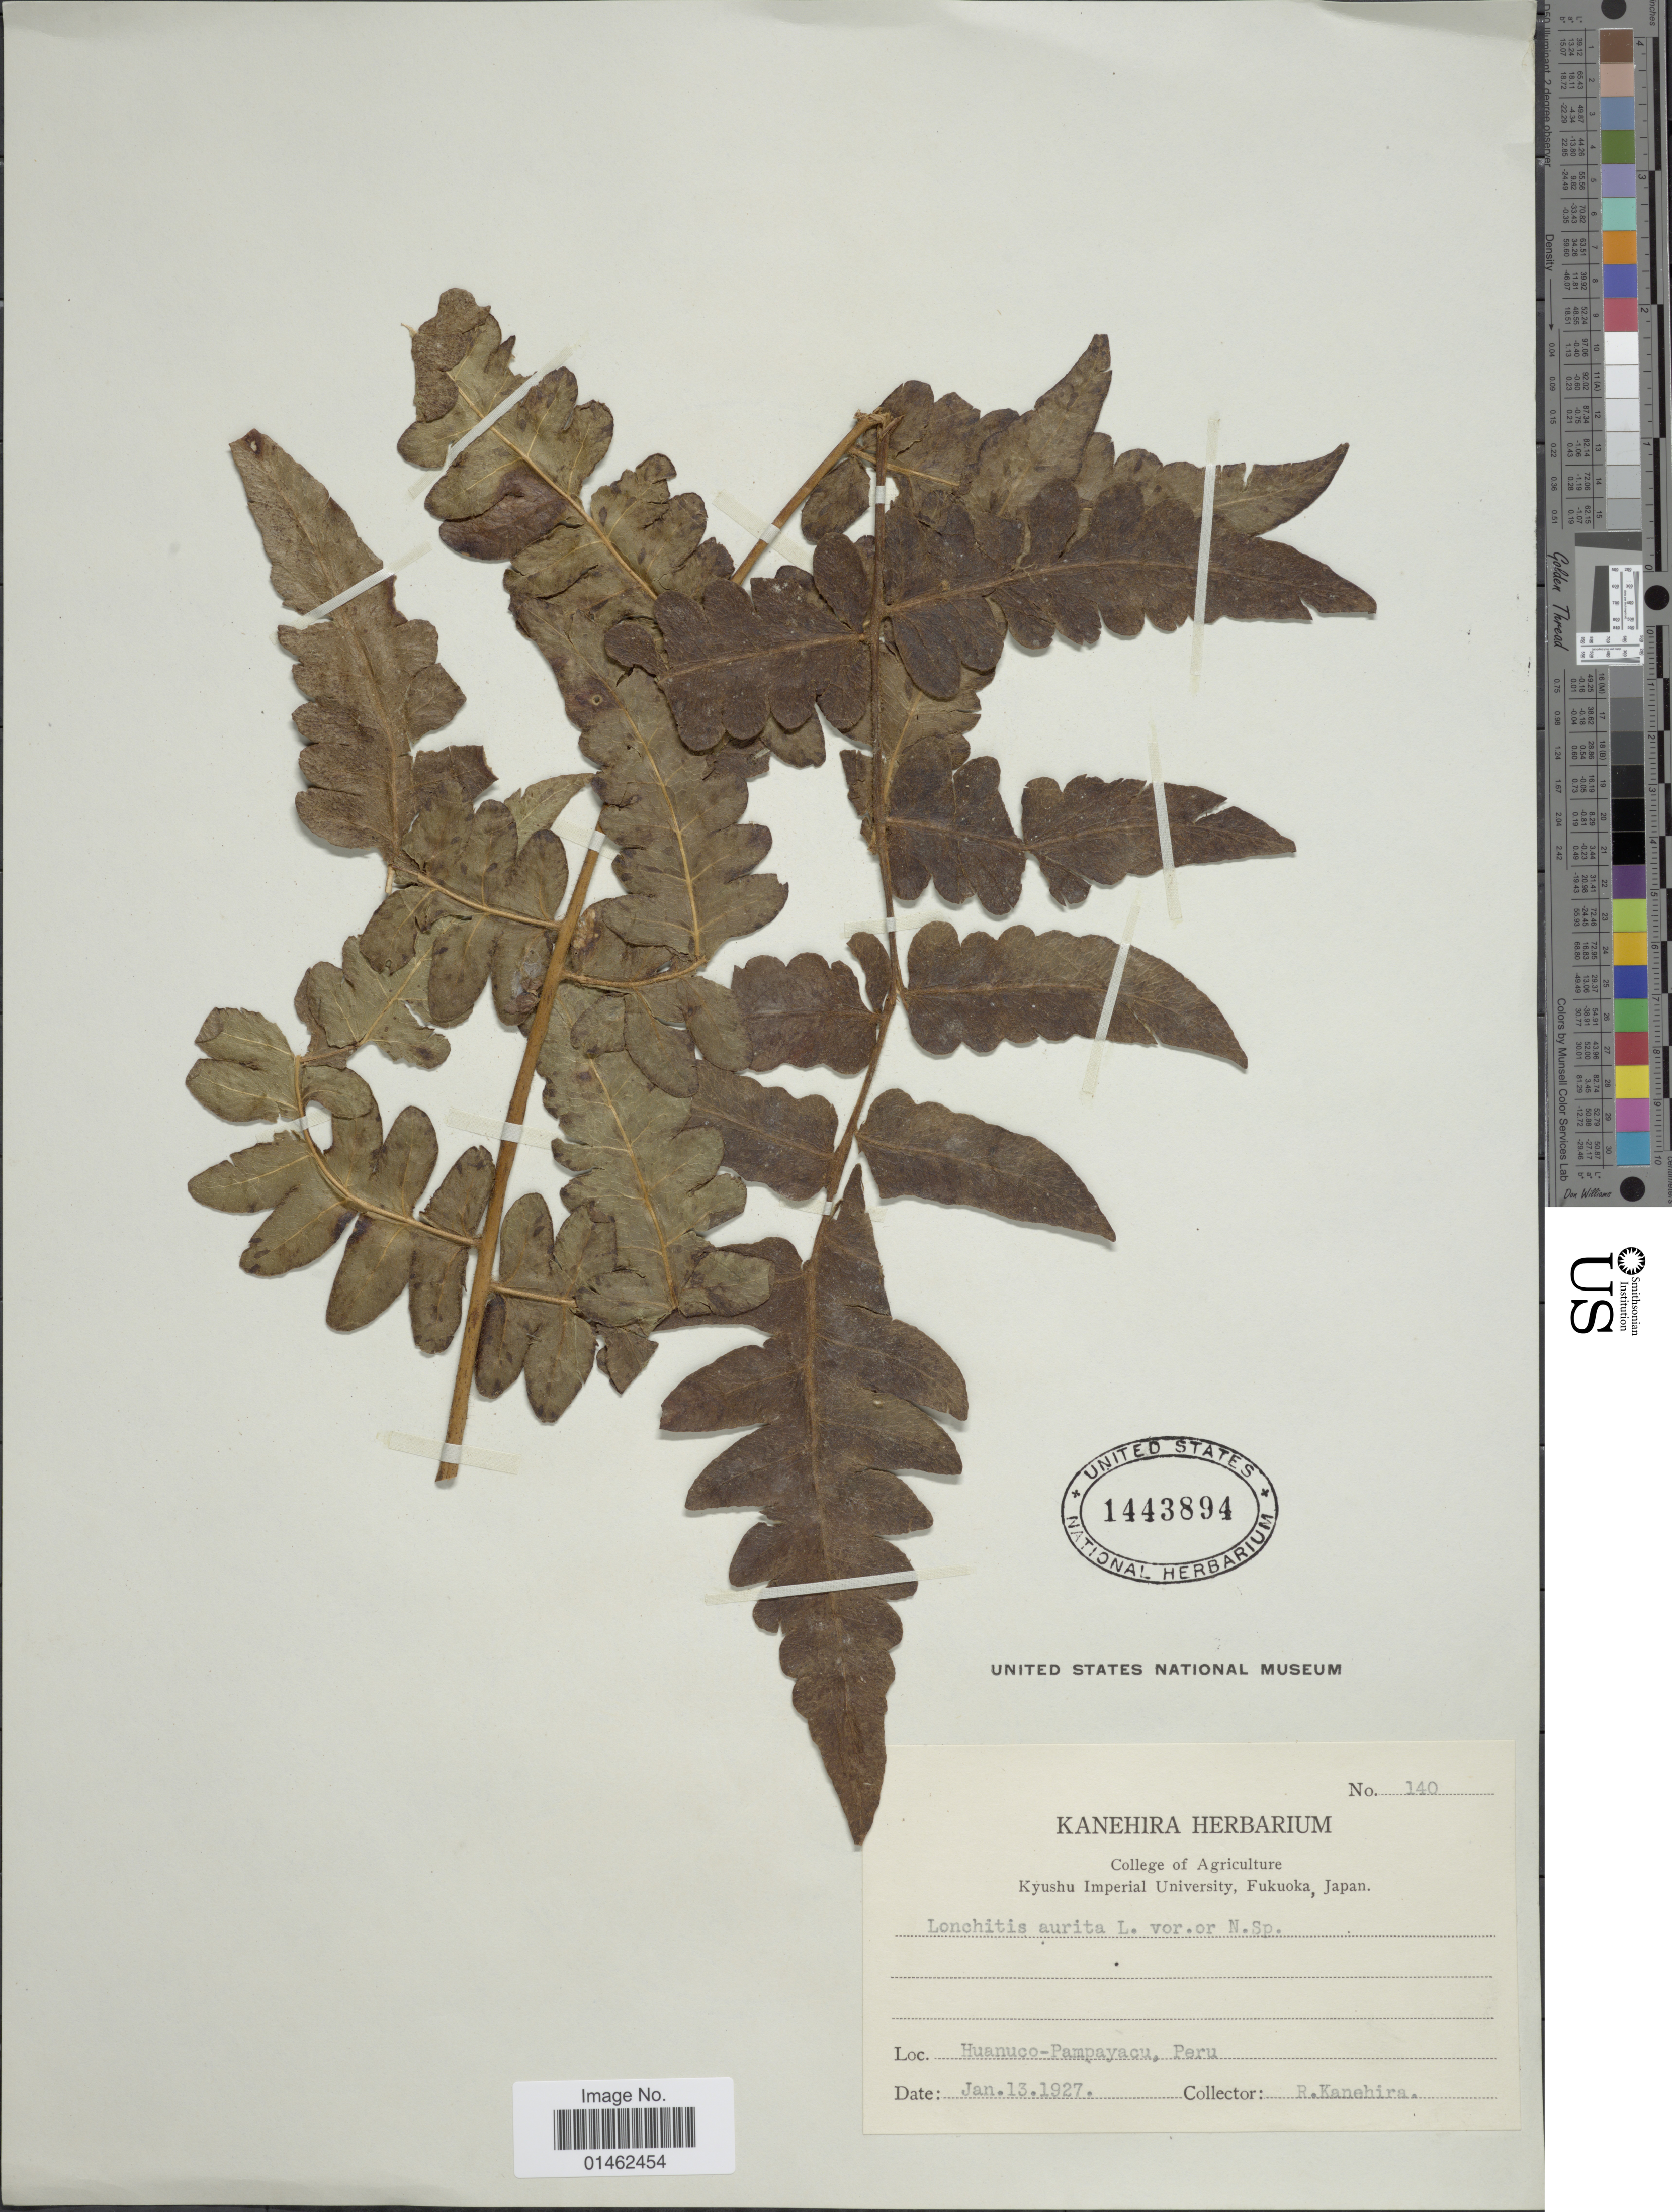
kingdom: Plantae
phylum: Tracheophyta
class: Polypodiopsida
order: Polypodiales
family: Dennstaedtiaceae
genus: Blotiella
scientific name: Blotiella lindeniana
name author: (Hook.) R.M. Tryon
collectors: R. Kanehira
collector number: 140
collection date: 1927-01-13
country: Peru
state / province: Huánuco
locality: Pampayacu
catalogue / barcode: US 1443894